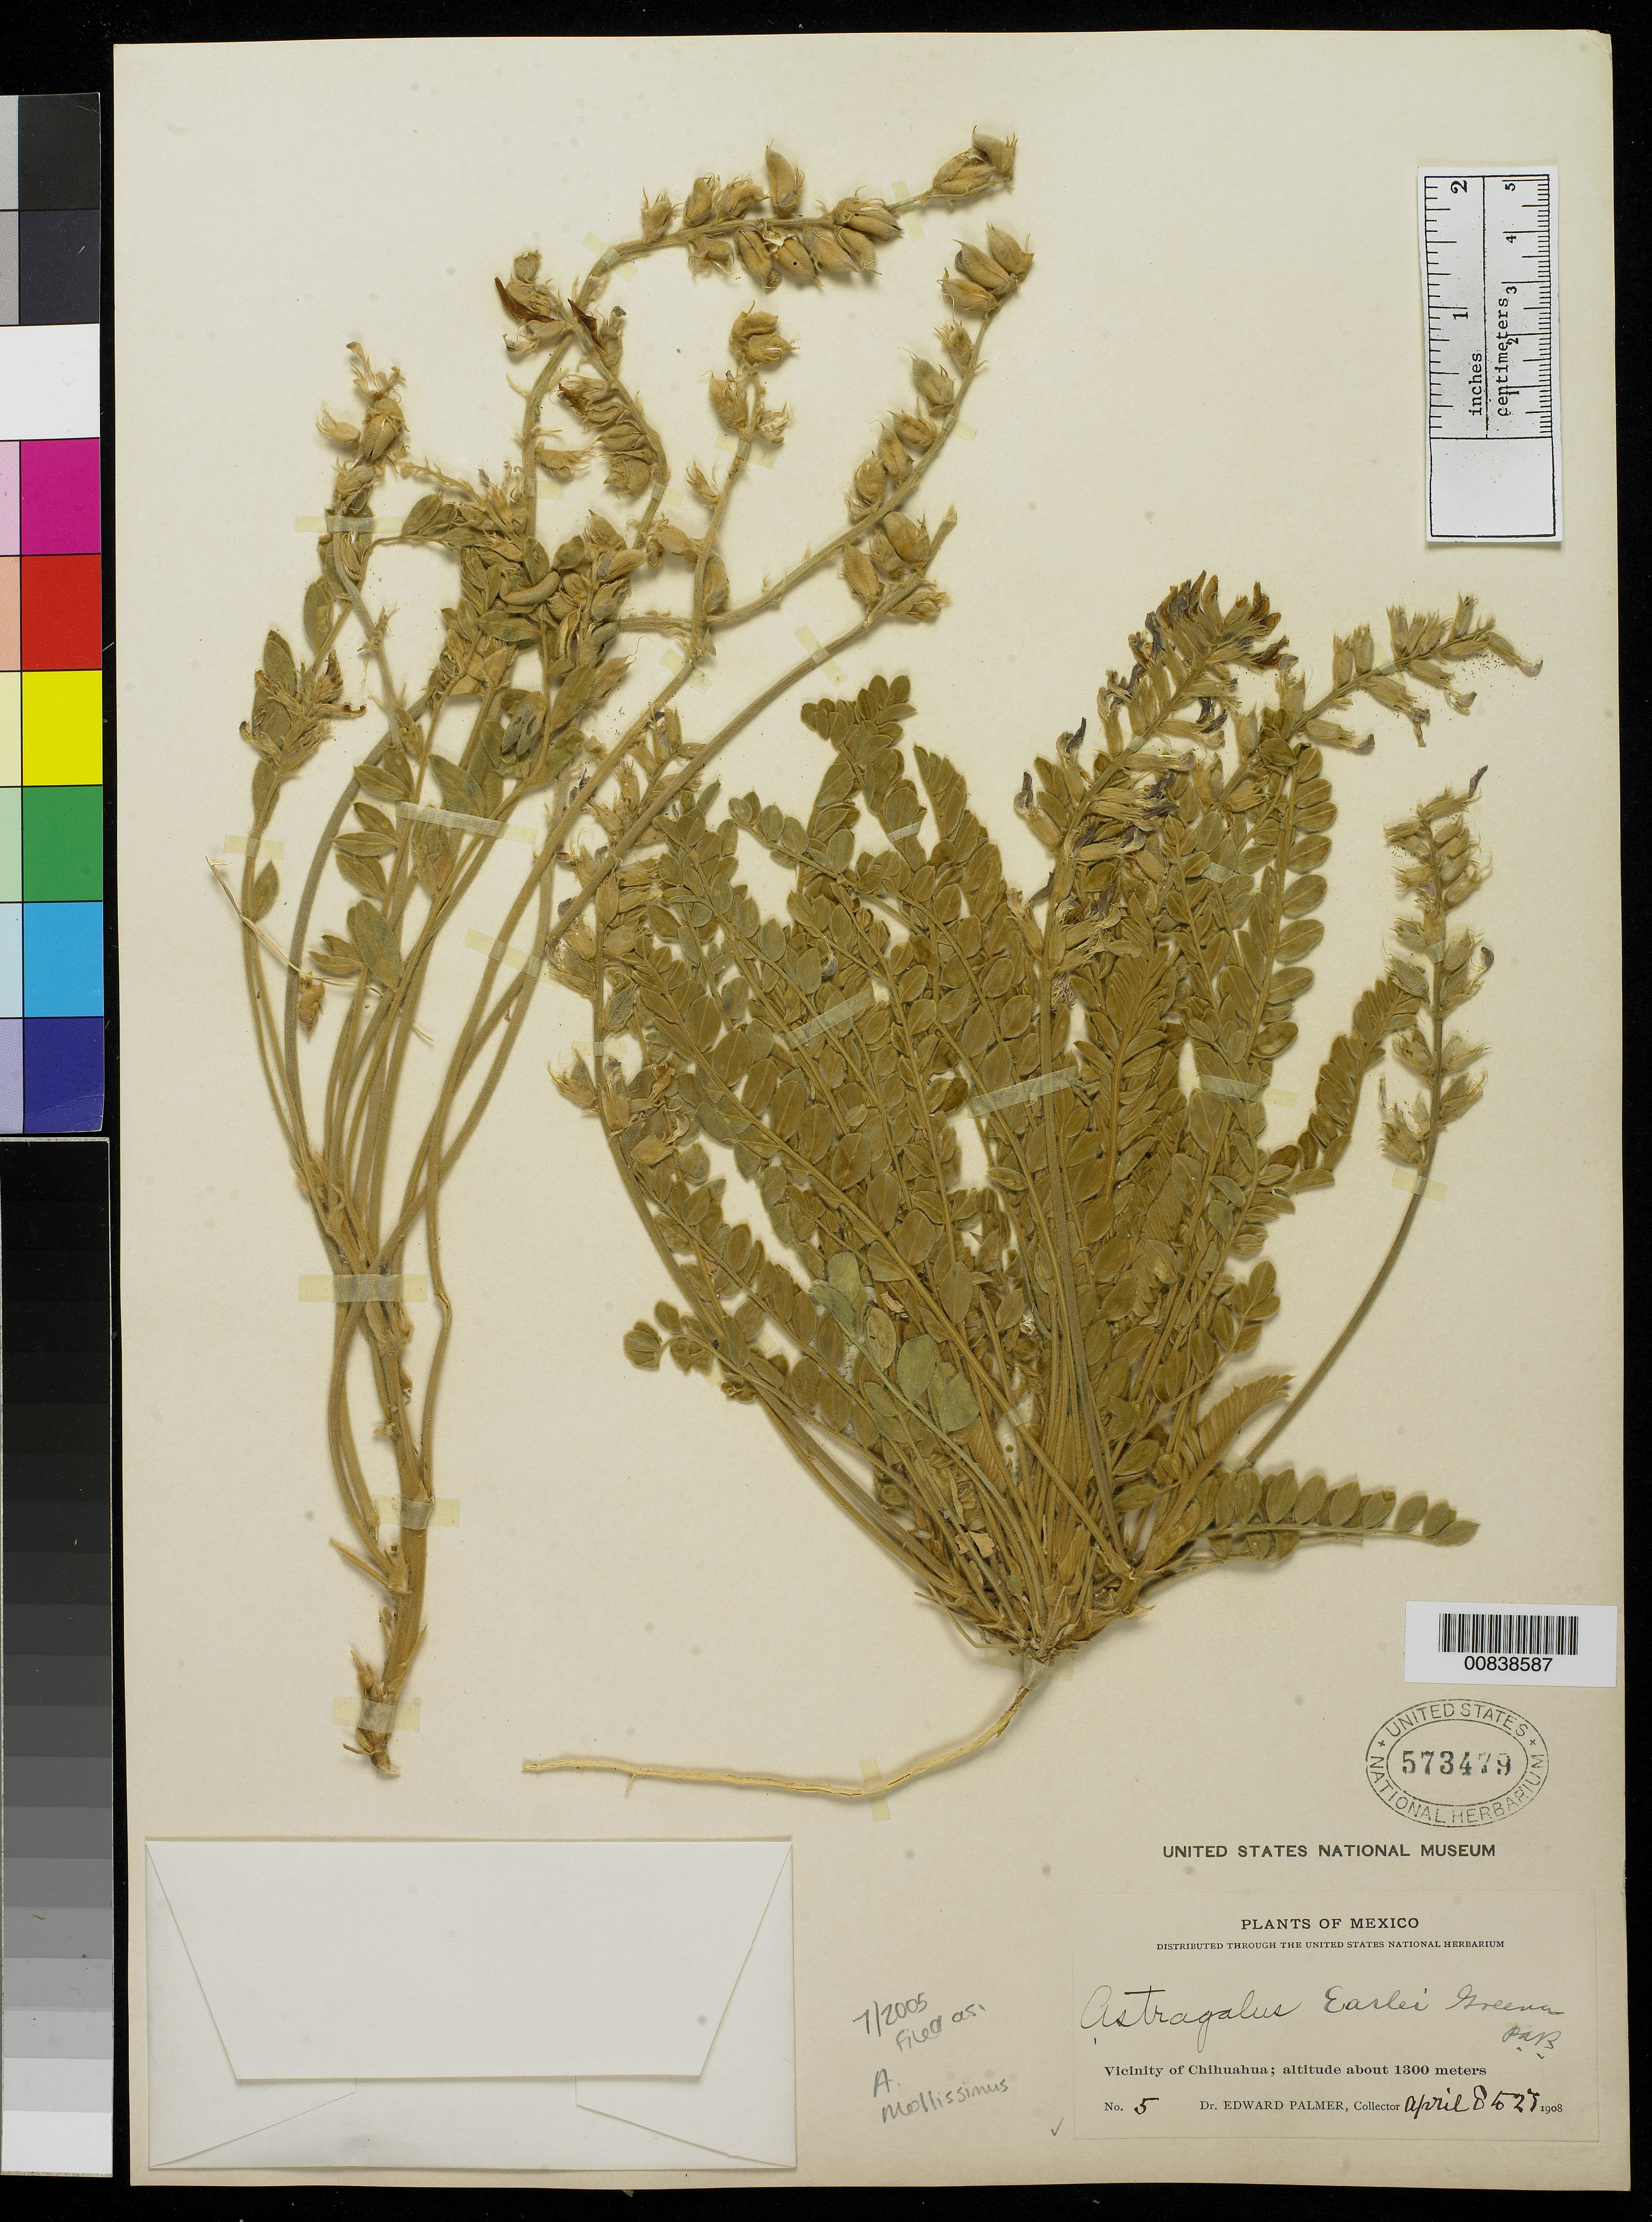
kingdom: Plantae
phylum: Tracheophyta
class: Magnoliopsida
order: Fabales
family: Fabaceae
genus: Astragalus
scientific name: Astragalus mollissimus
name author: Torr.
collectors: E. Palmer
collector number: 5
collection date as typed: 08 Apr 1908 to 27 Apr 1908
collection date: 1908-04-08/1908-04-27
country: Mexico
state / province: Chihuahua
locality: Vicinity of Chihuahua.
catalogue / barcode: US 573479